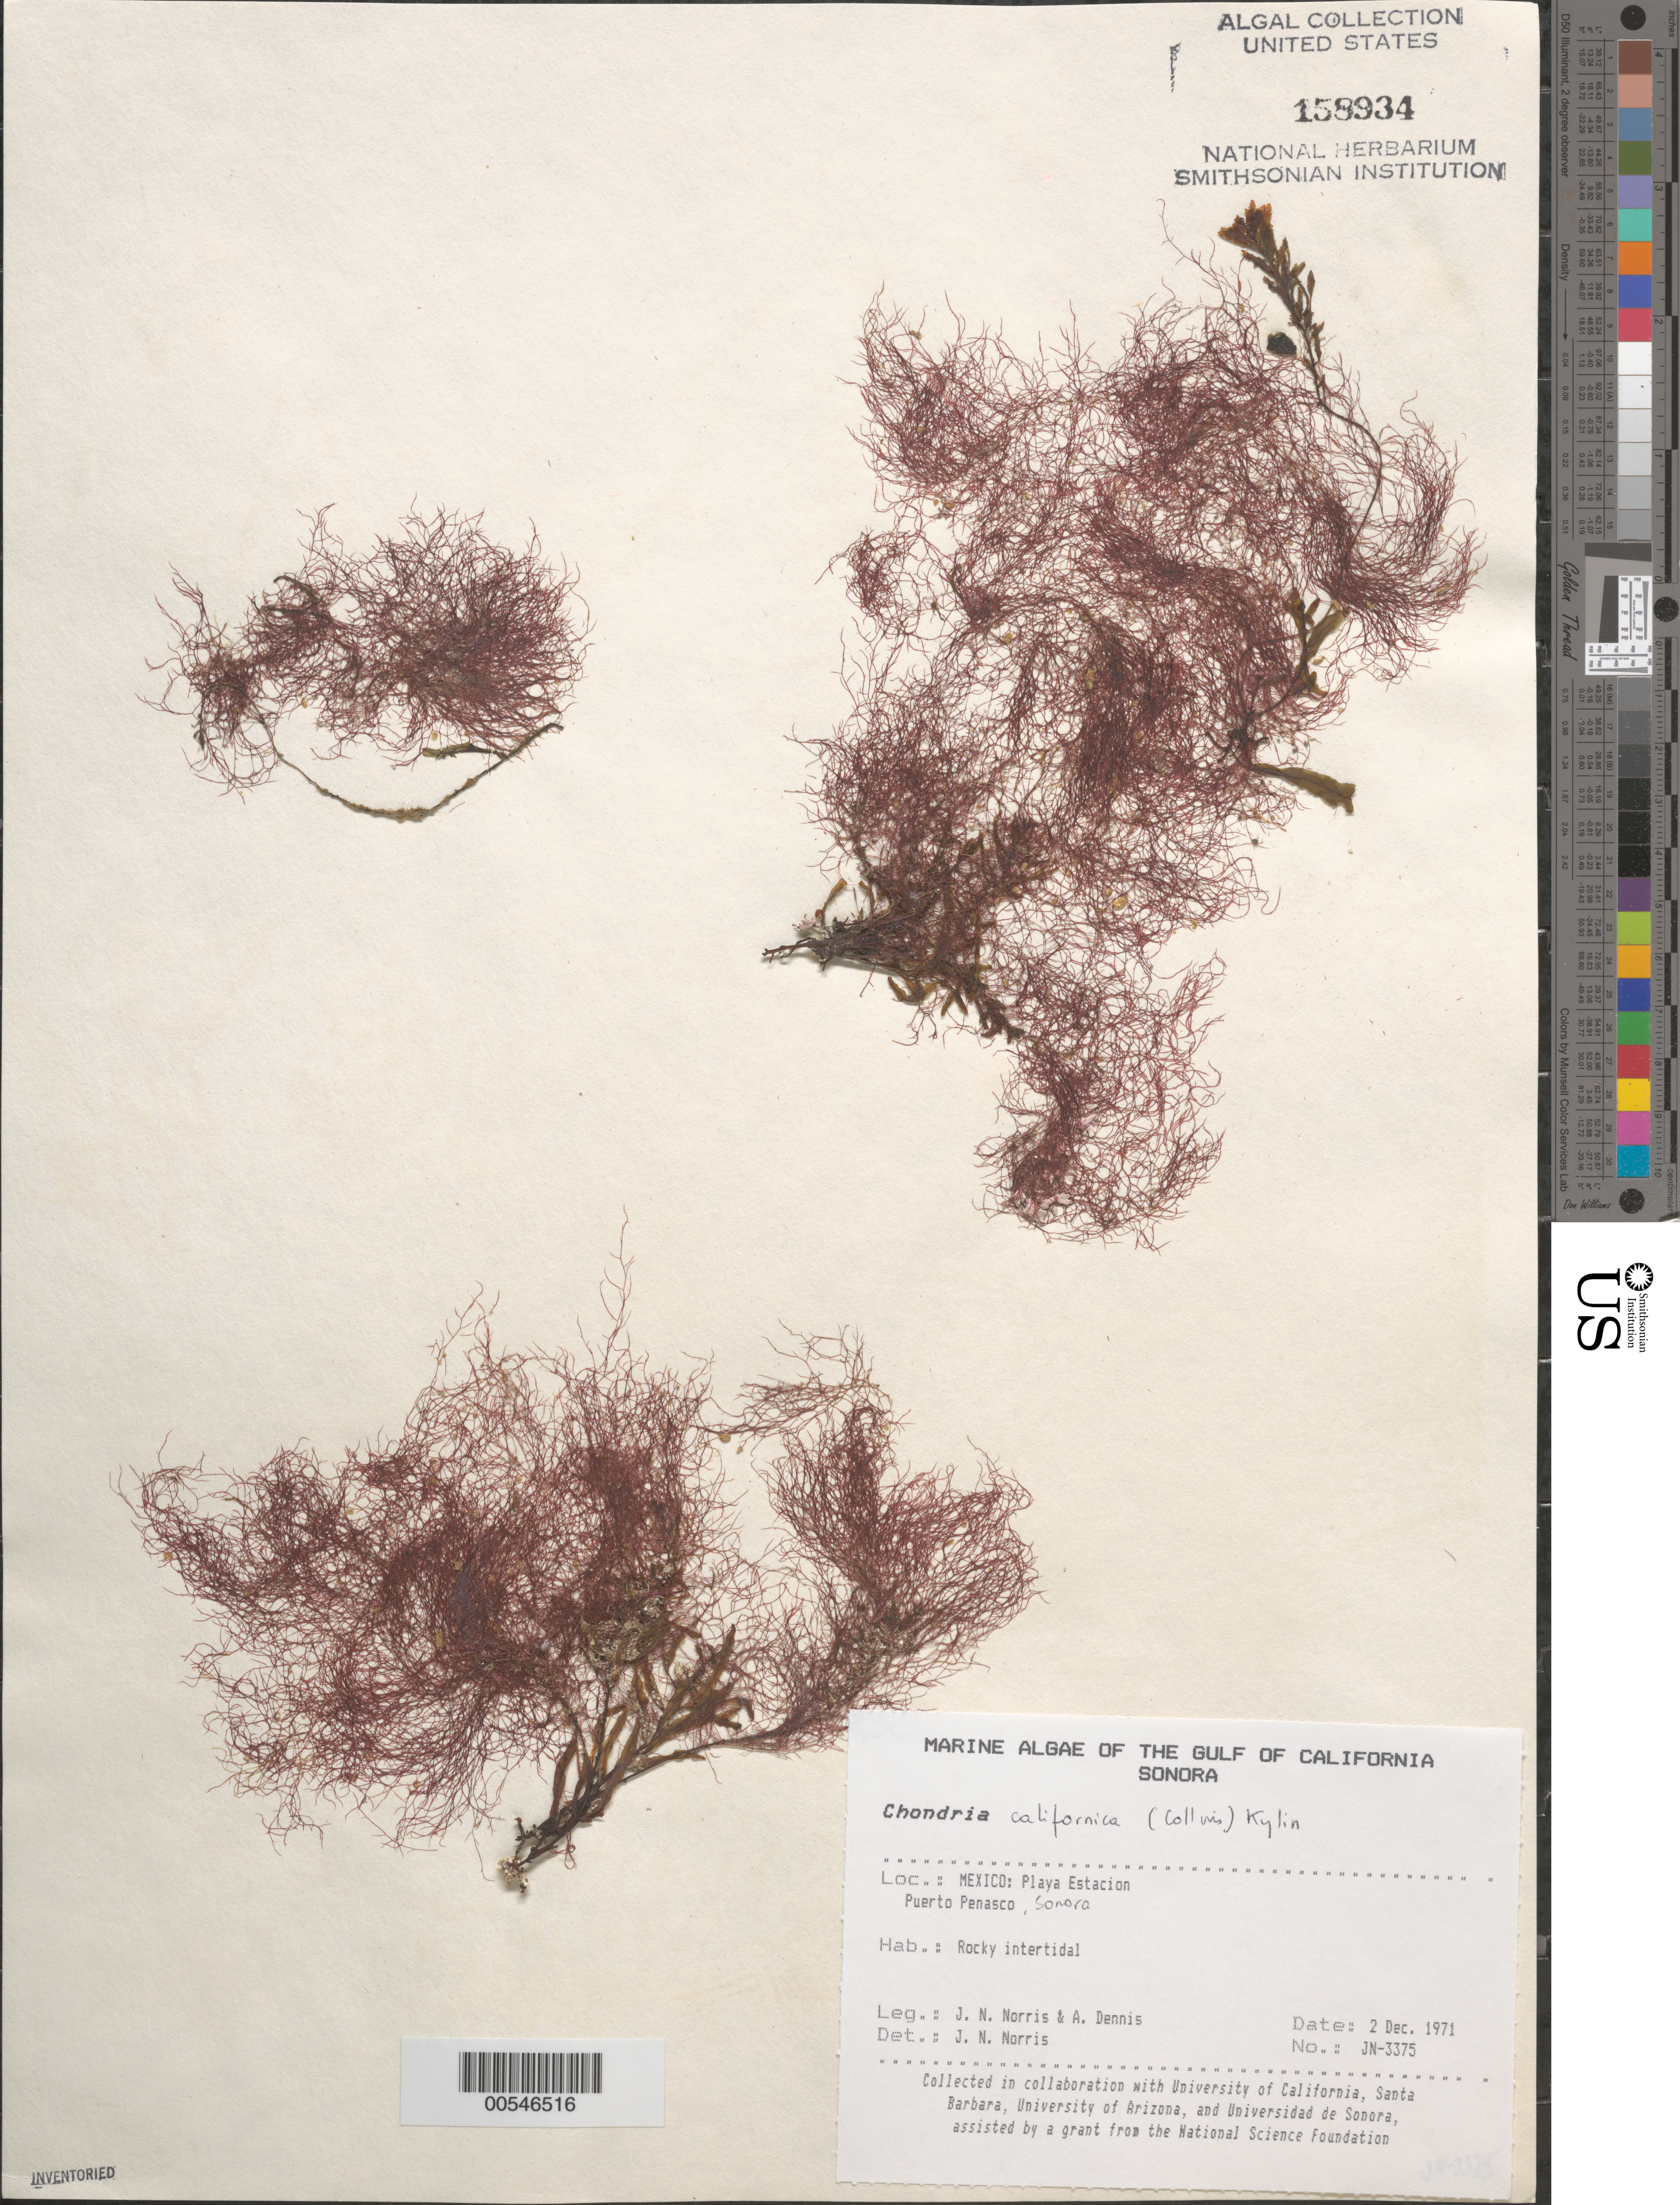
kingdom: Plantae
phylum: Rhodophyta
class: Florideophyceae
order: Ceramiales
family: Rhodomelaceae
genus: Chondria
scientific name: Chondria acrorhizophora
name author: Setch. & N.L. Gardner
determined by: Algae name updating Project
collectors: J. N. Norris & A. Dennis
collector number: JN-3375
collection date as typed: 02 Dec 1971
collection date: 1971-12-02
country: Mexico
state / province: Sonora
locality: Playa Estacion, Puerto Penasco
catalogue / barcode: US 158934